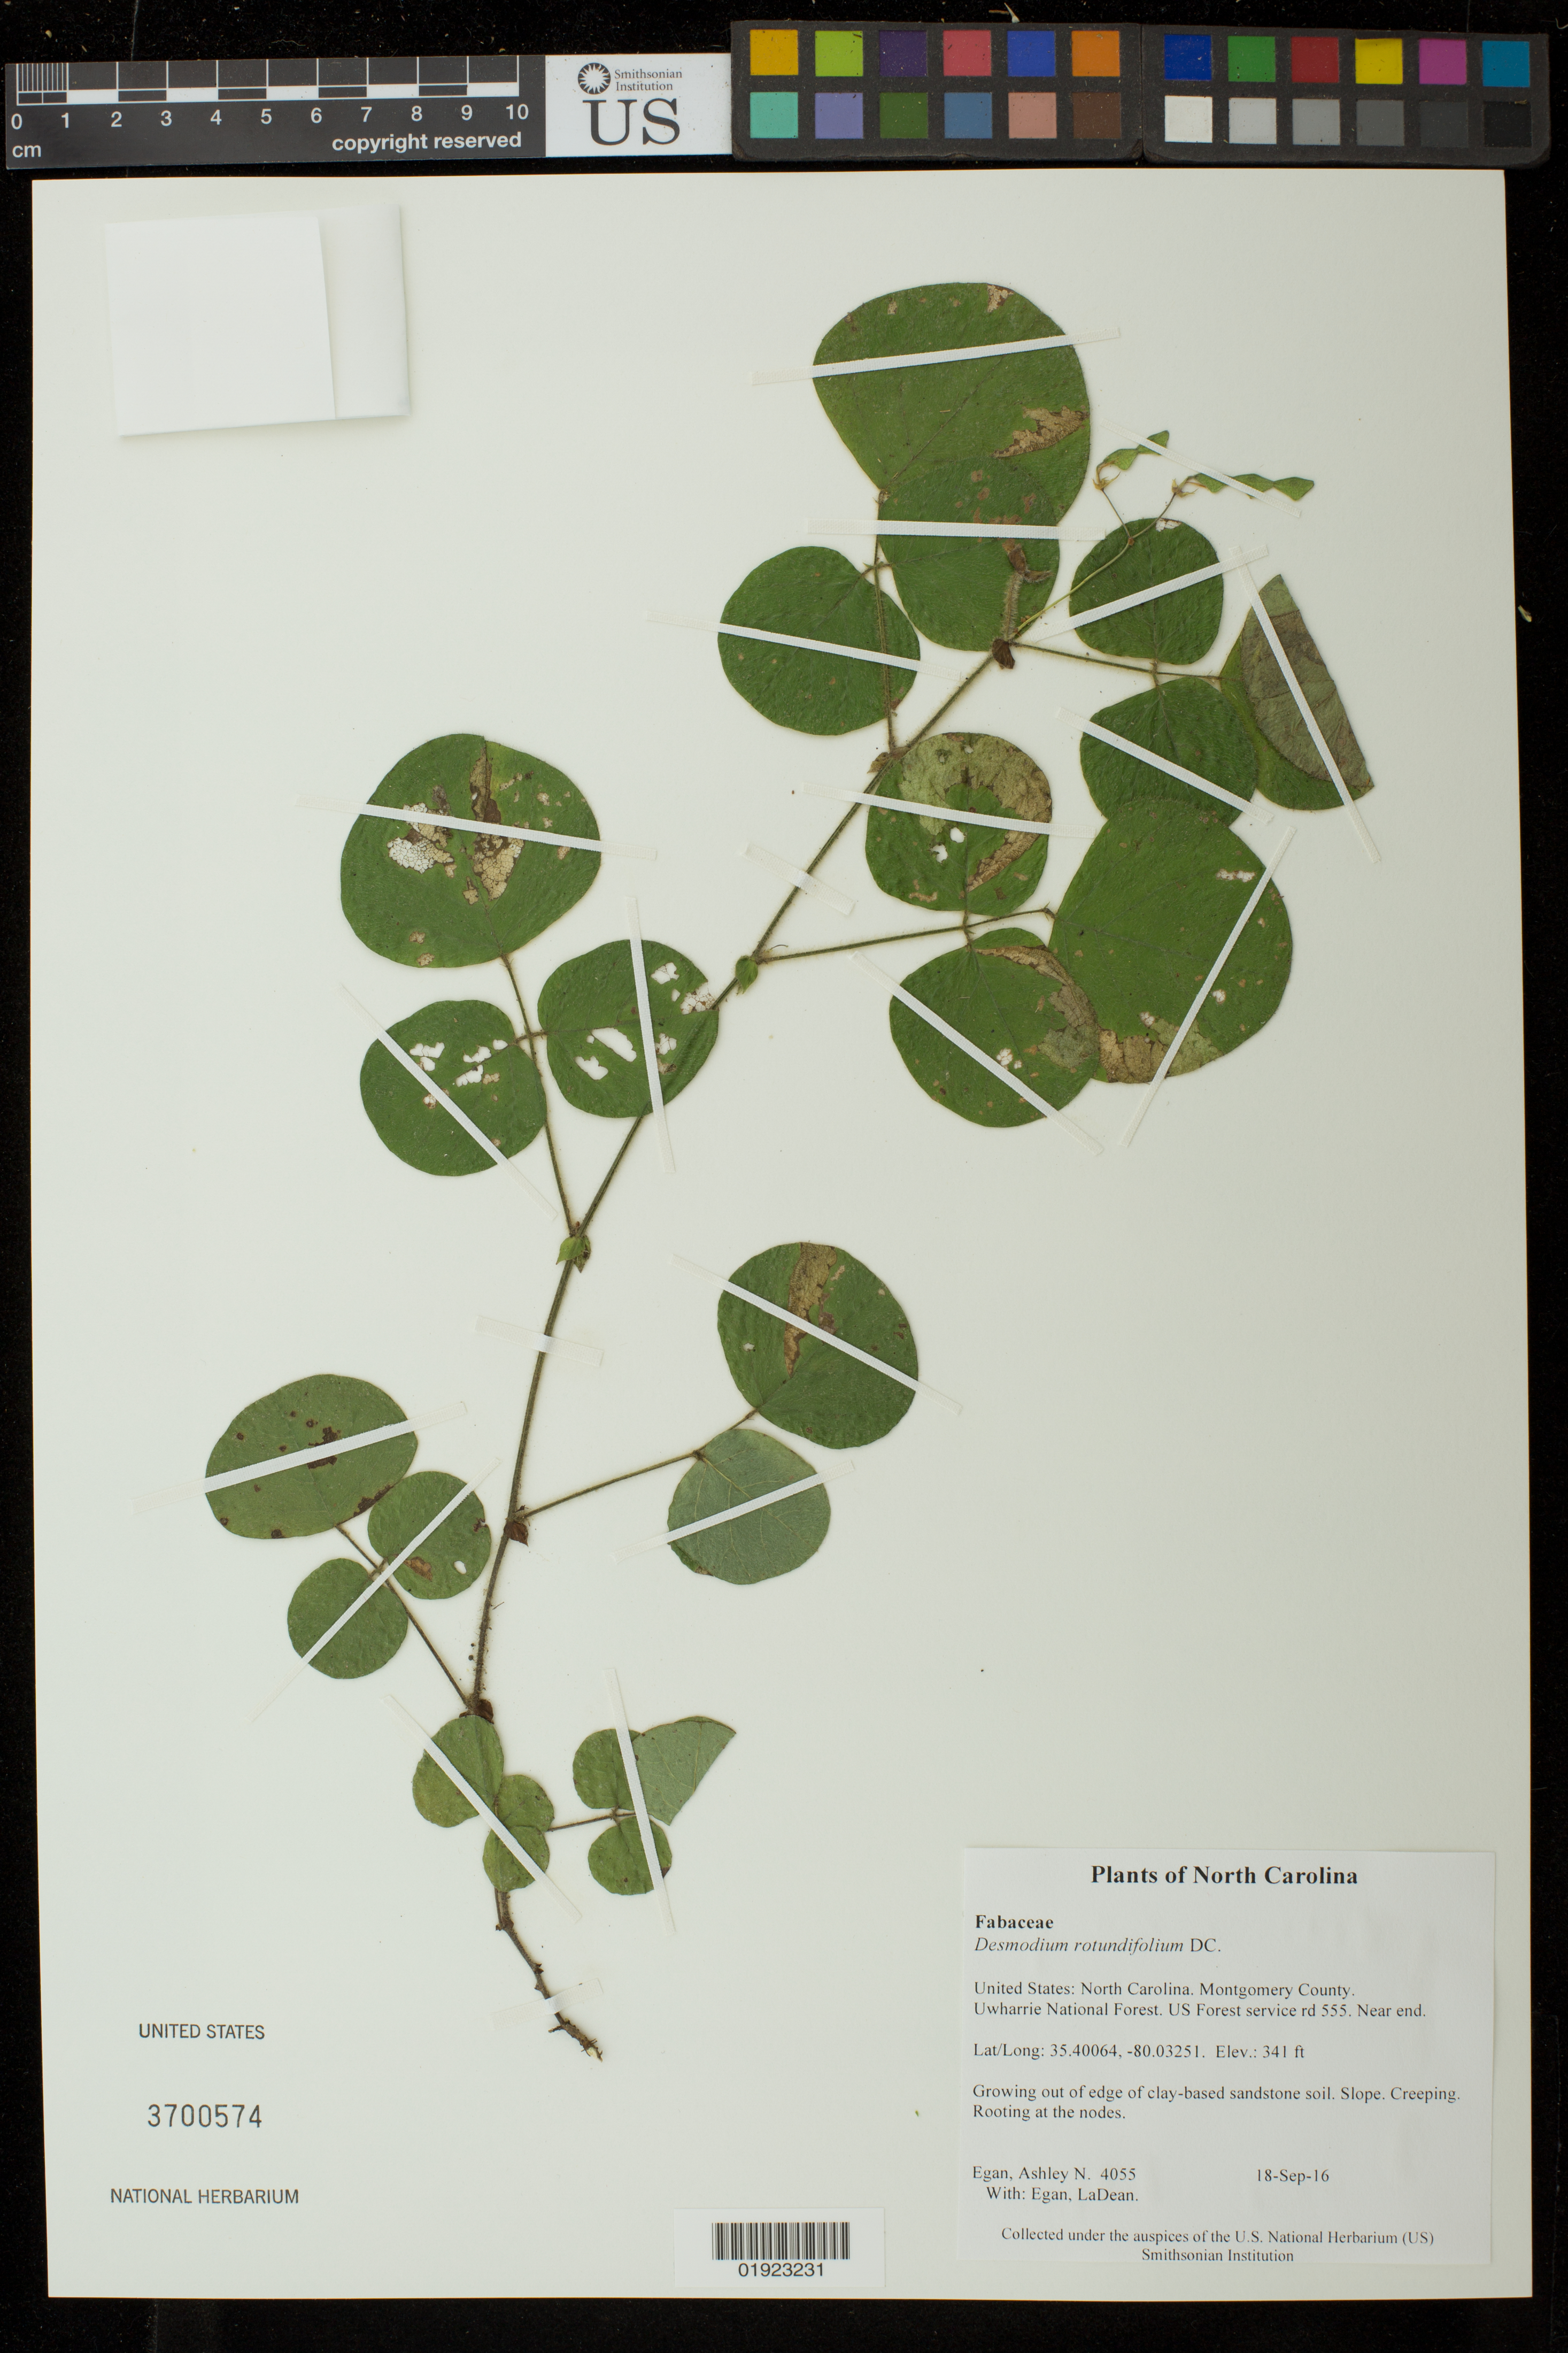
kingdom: Plantae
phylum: Tracheophyta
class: Magnoliopsida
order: Fabales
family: Fabaceae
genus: Desmodium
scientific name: Desmodium rotundifolium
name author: DC.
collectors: A. N. Egan & L. Egan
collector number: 4055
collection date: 2016-09-18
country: United States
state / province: North Carolina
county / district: Montgomery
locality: Uwharrie National Forest. US Forest service rd 555. Near end.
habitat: Growing out of edge of clay-based sandstone soil. Slope.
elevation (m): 104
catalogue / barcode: US 3700574